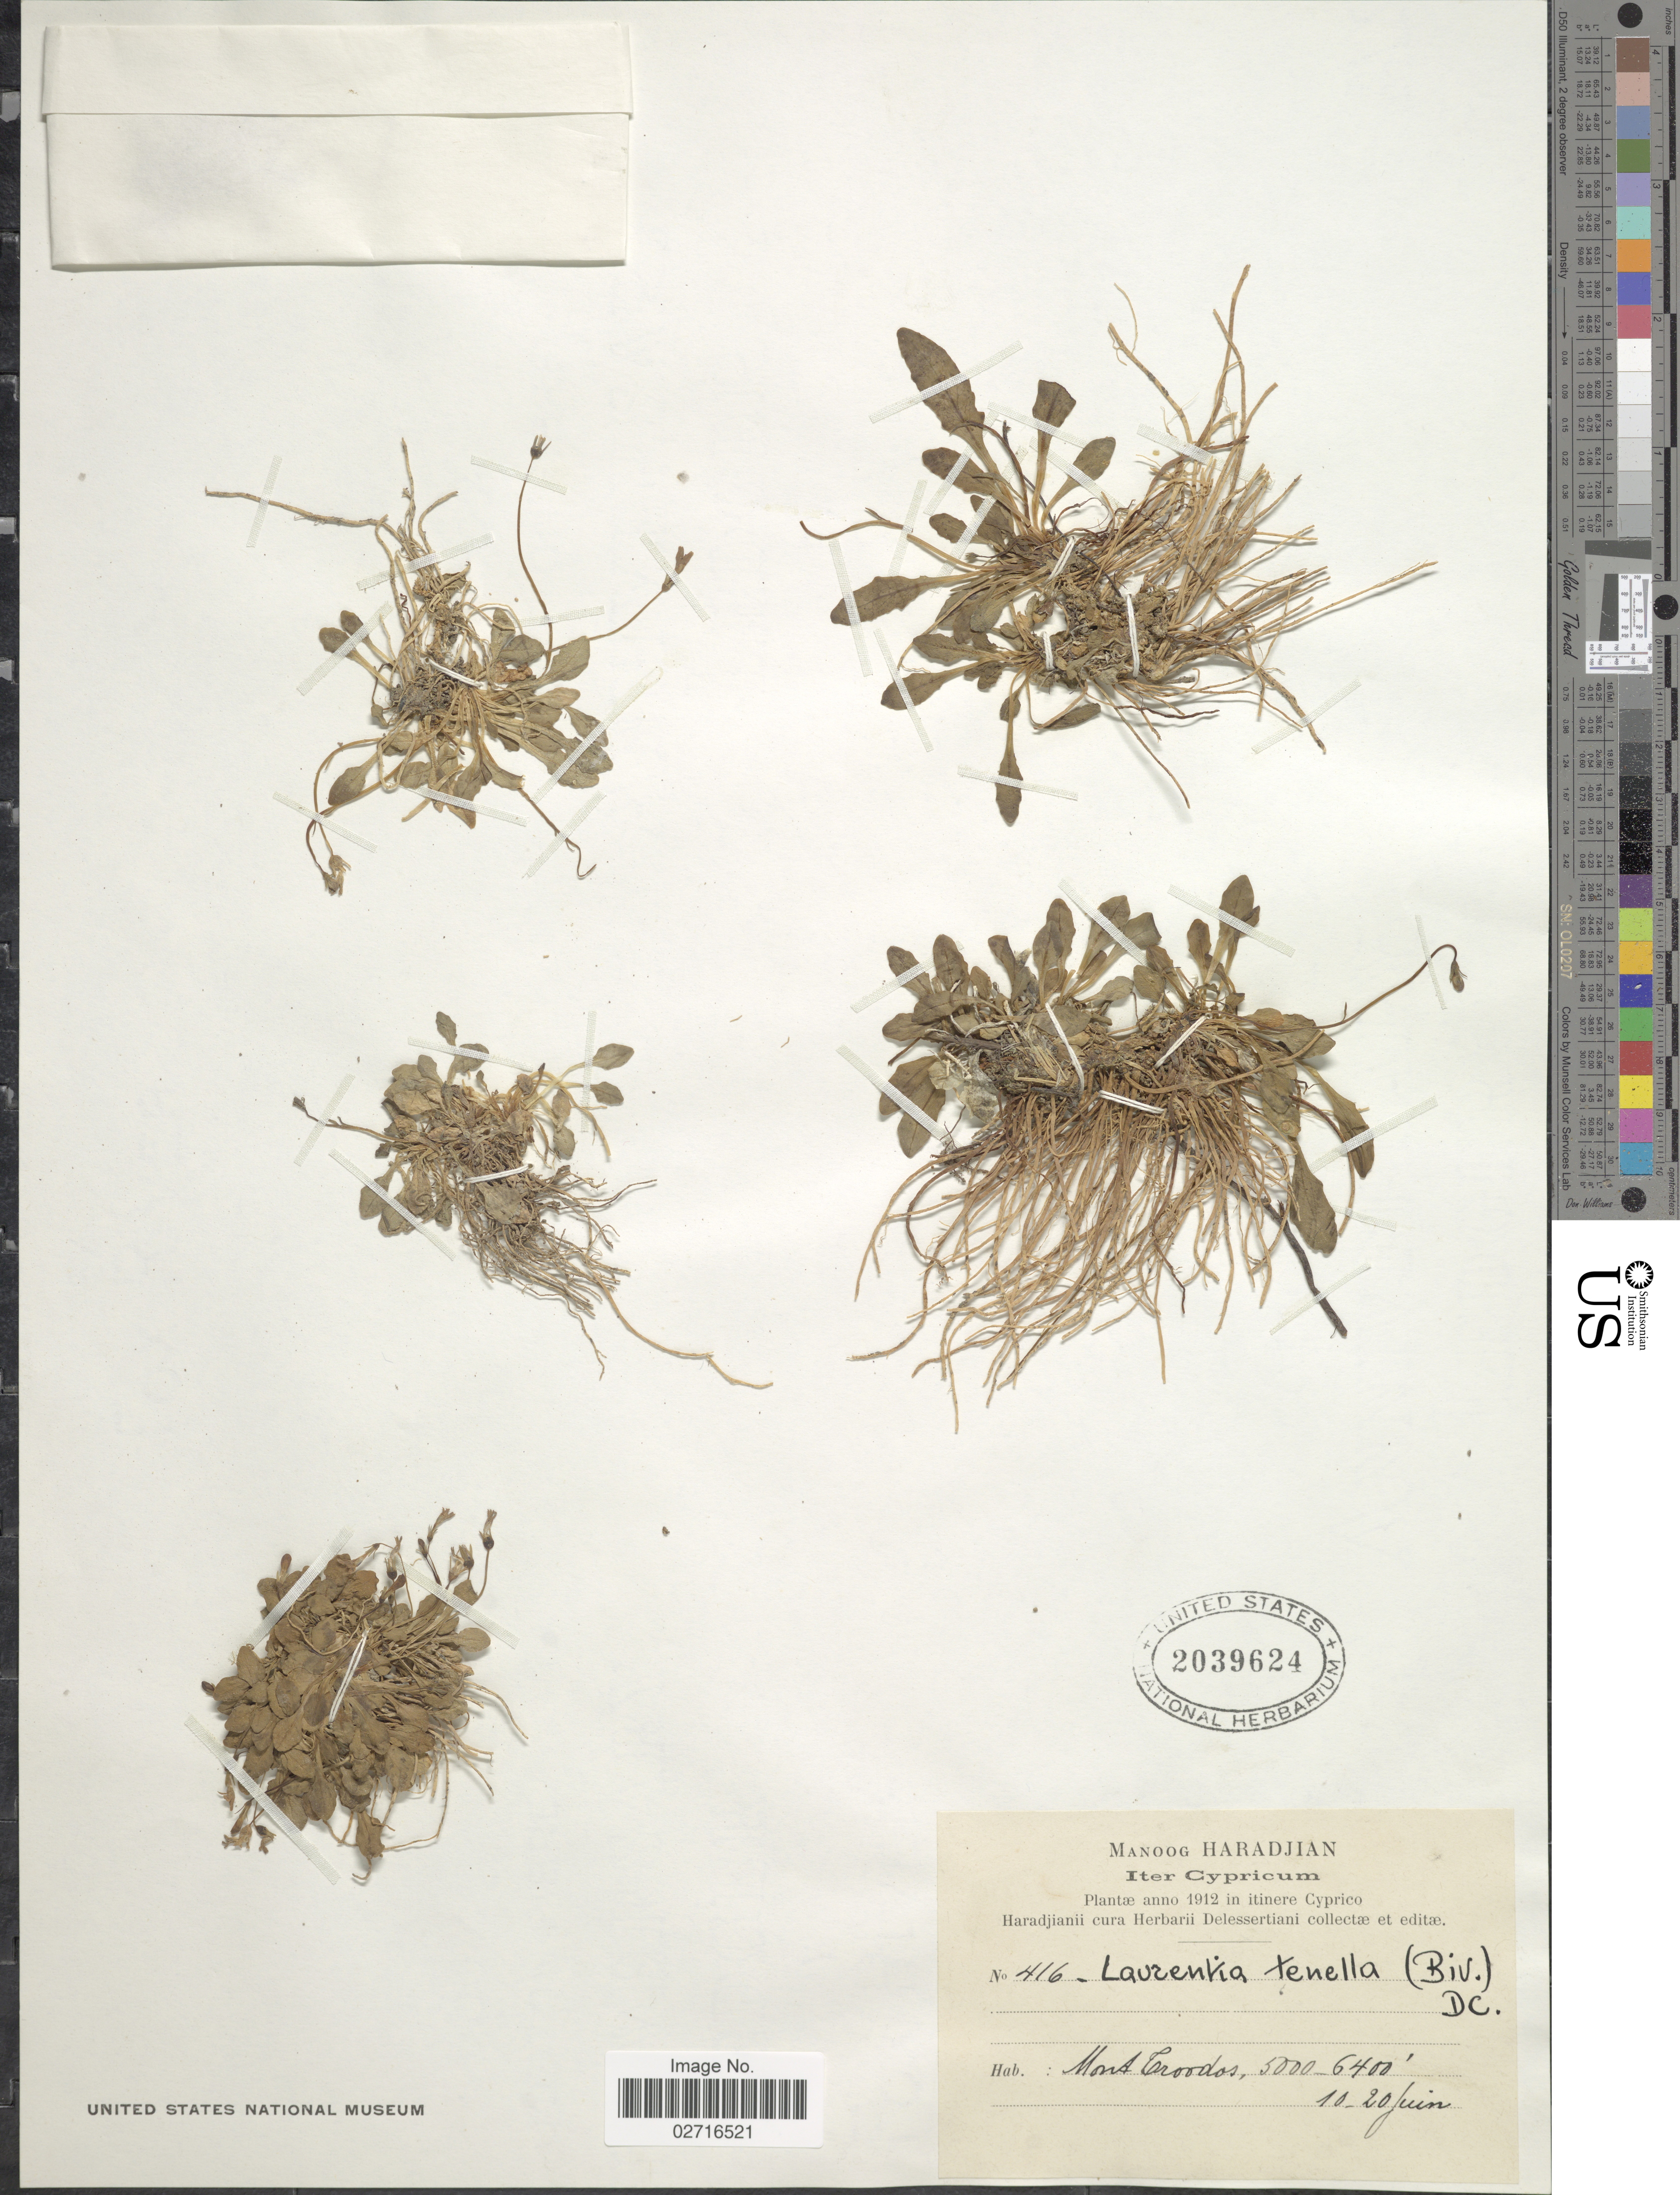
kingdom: Plantae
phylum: Tracheophyta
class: Magnoliopsida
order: Asterales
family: Campanulaceae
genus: Laurentia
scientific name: Laurentia longiflora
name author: Peterm.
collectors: M. Haradjian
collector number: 416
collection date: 1912-06-10/1912-06-20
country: Cyprus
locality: Iter Cypricum, in itinere Cyprico, Mont Troodos.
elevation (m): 1524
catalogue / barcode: US 2039624